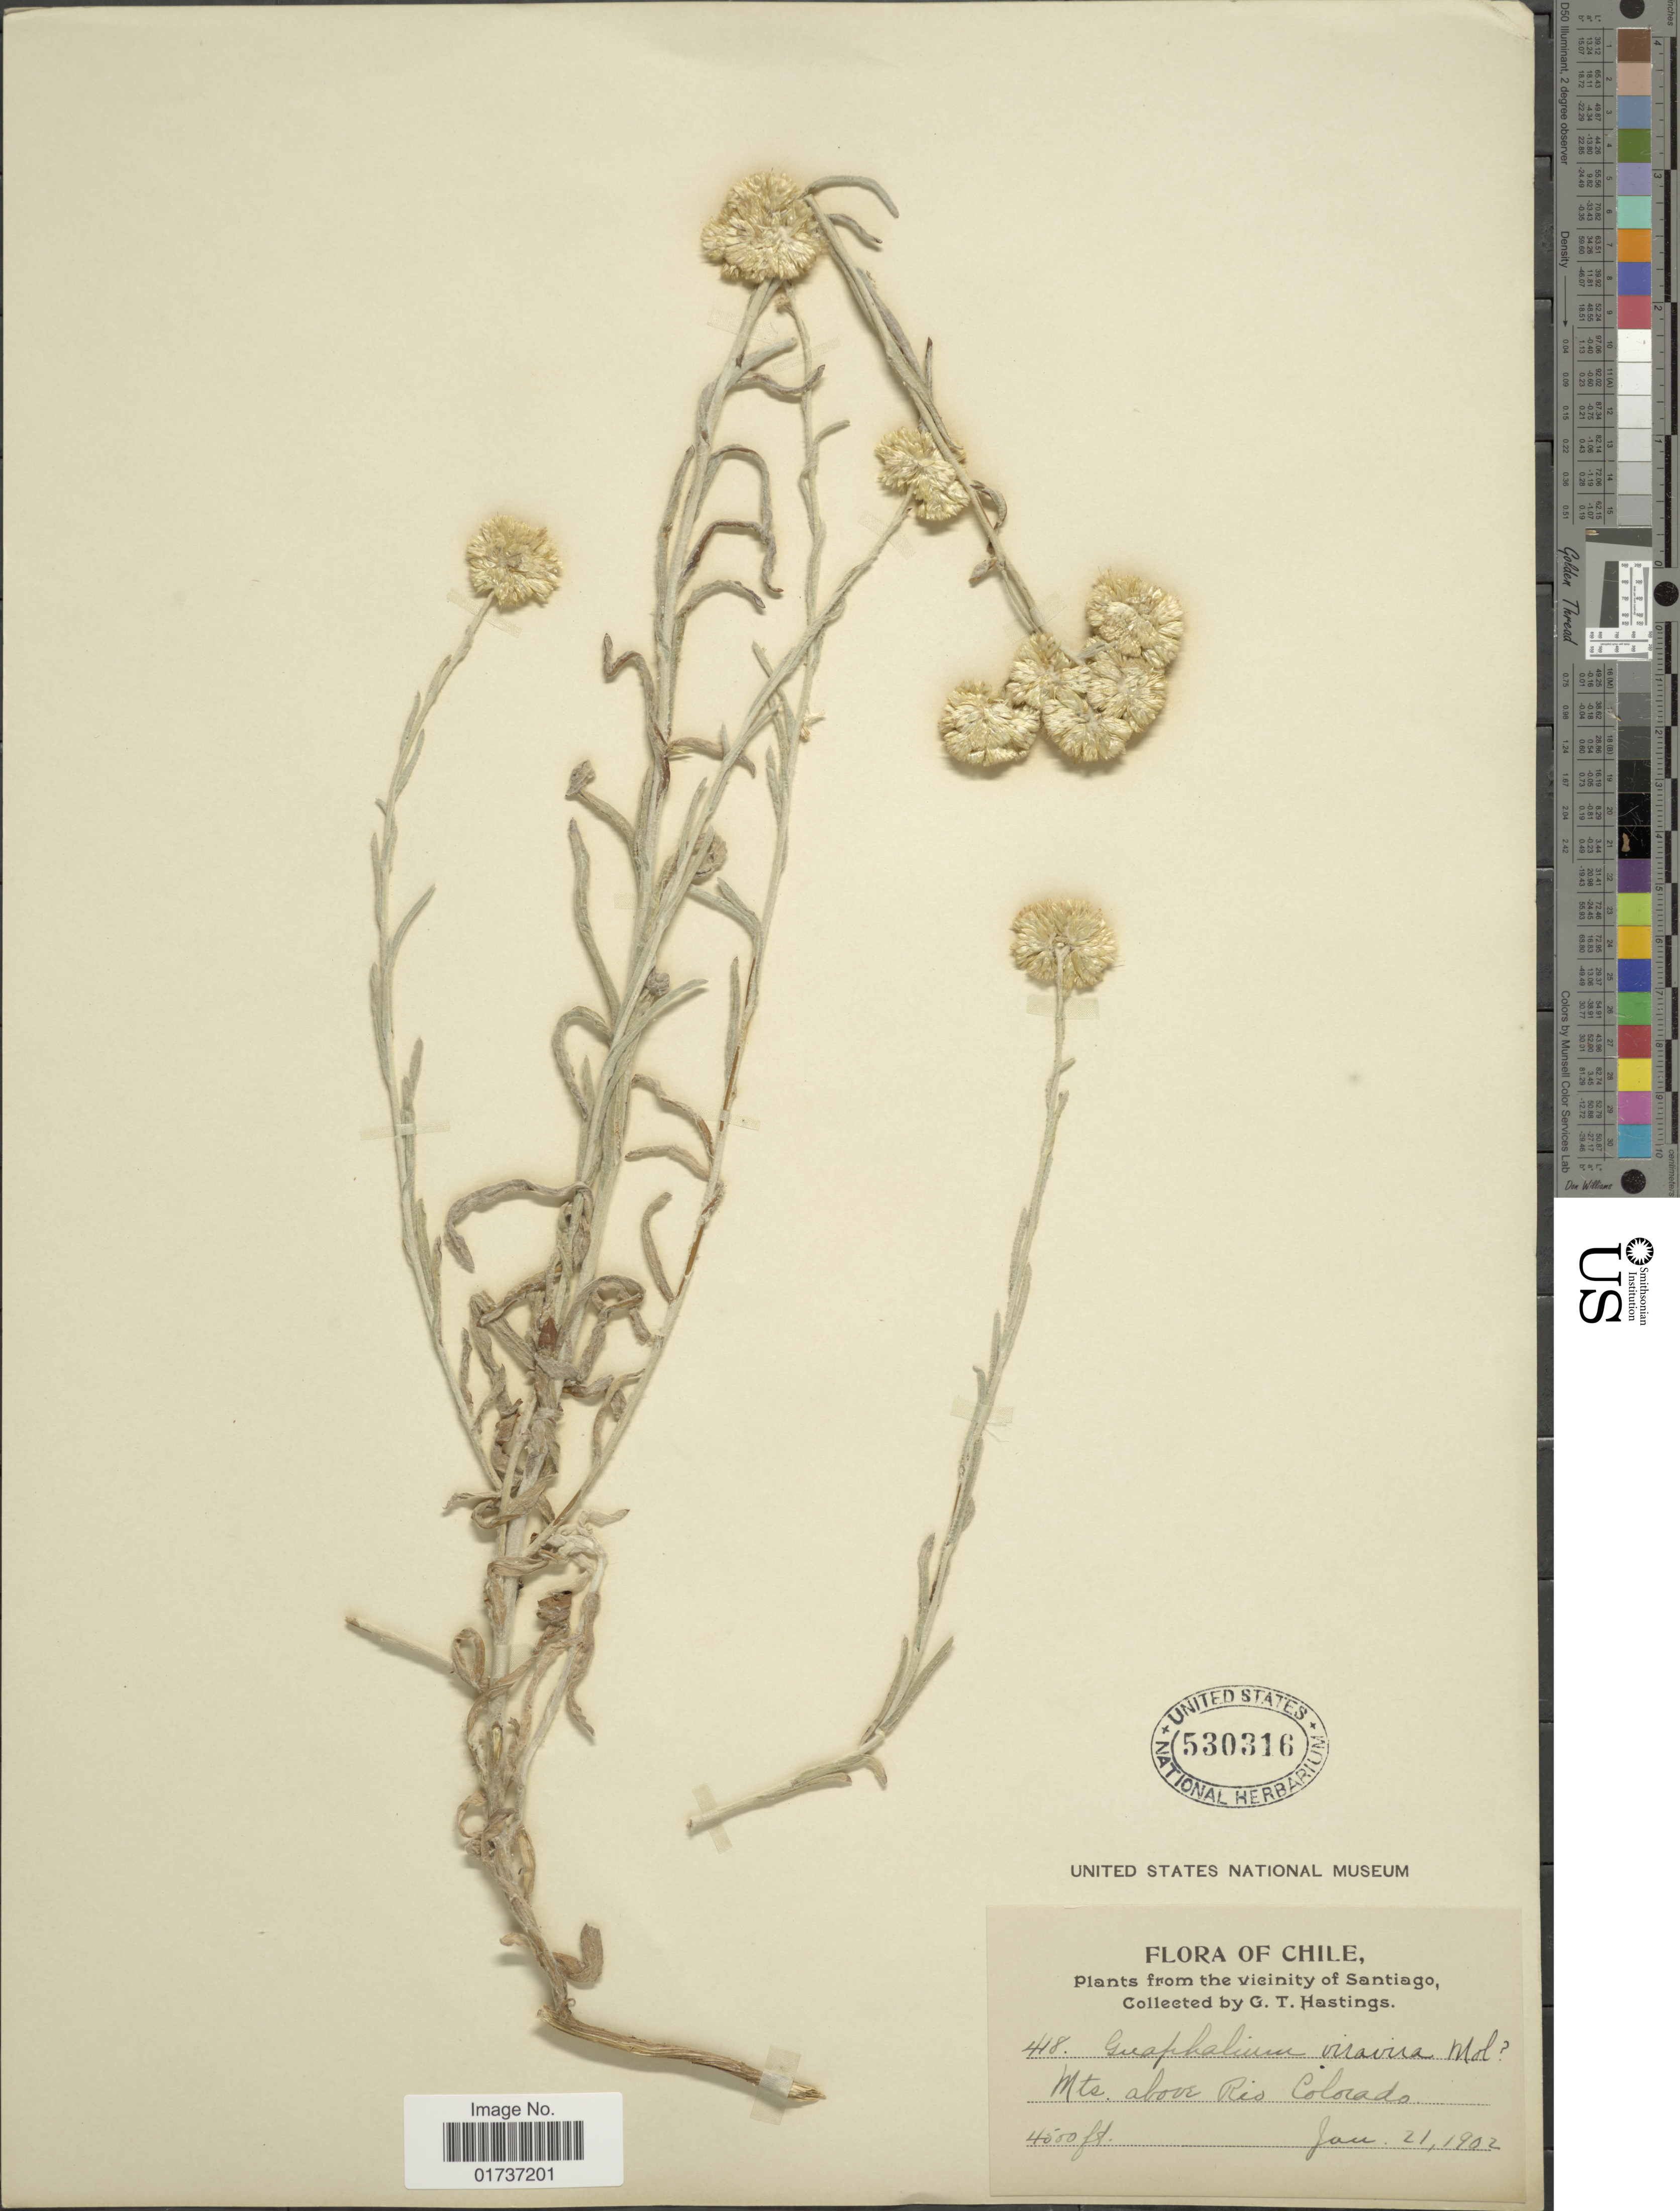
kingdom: Plantae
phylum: Tracheophyta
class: Magnoliopsida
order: Asterales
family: Asteraceae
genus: Gnaphalium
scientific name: Gnaphalium vira-vira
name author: Molina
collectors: G. Hastings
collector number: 448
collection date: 1902-01-21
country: Chile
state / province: Región Metropolitana (RM)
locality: The Vicinity of Santiago, Mts above Rio Colorado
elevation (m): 1372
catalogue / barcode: US 530316